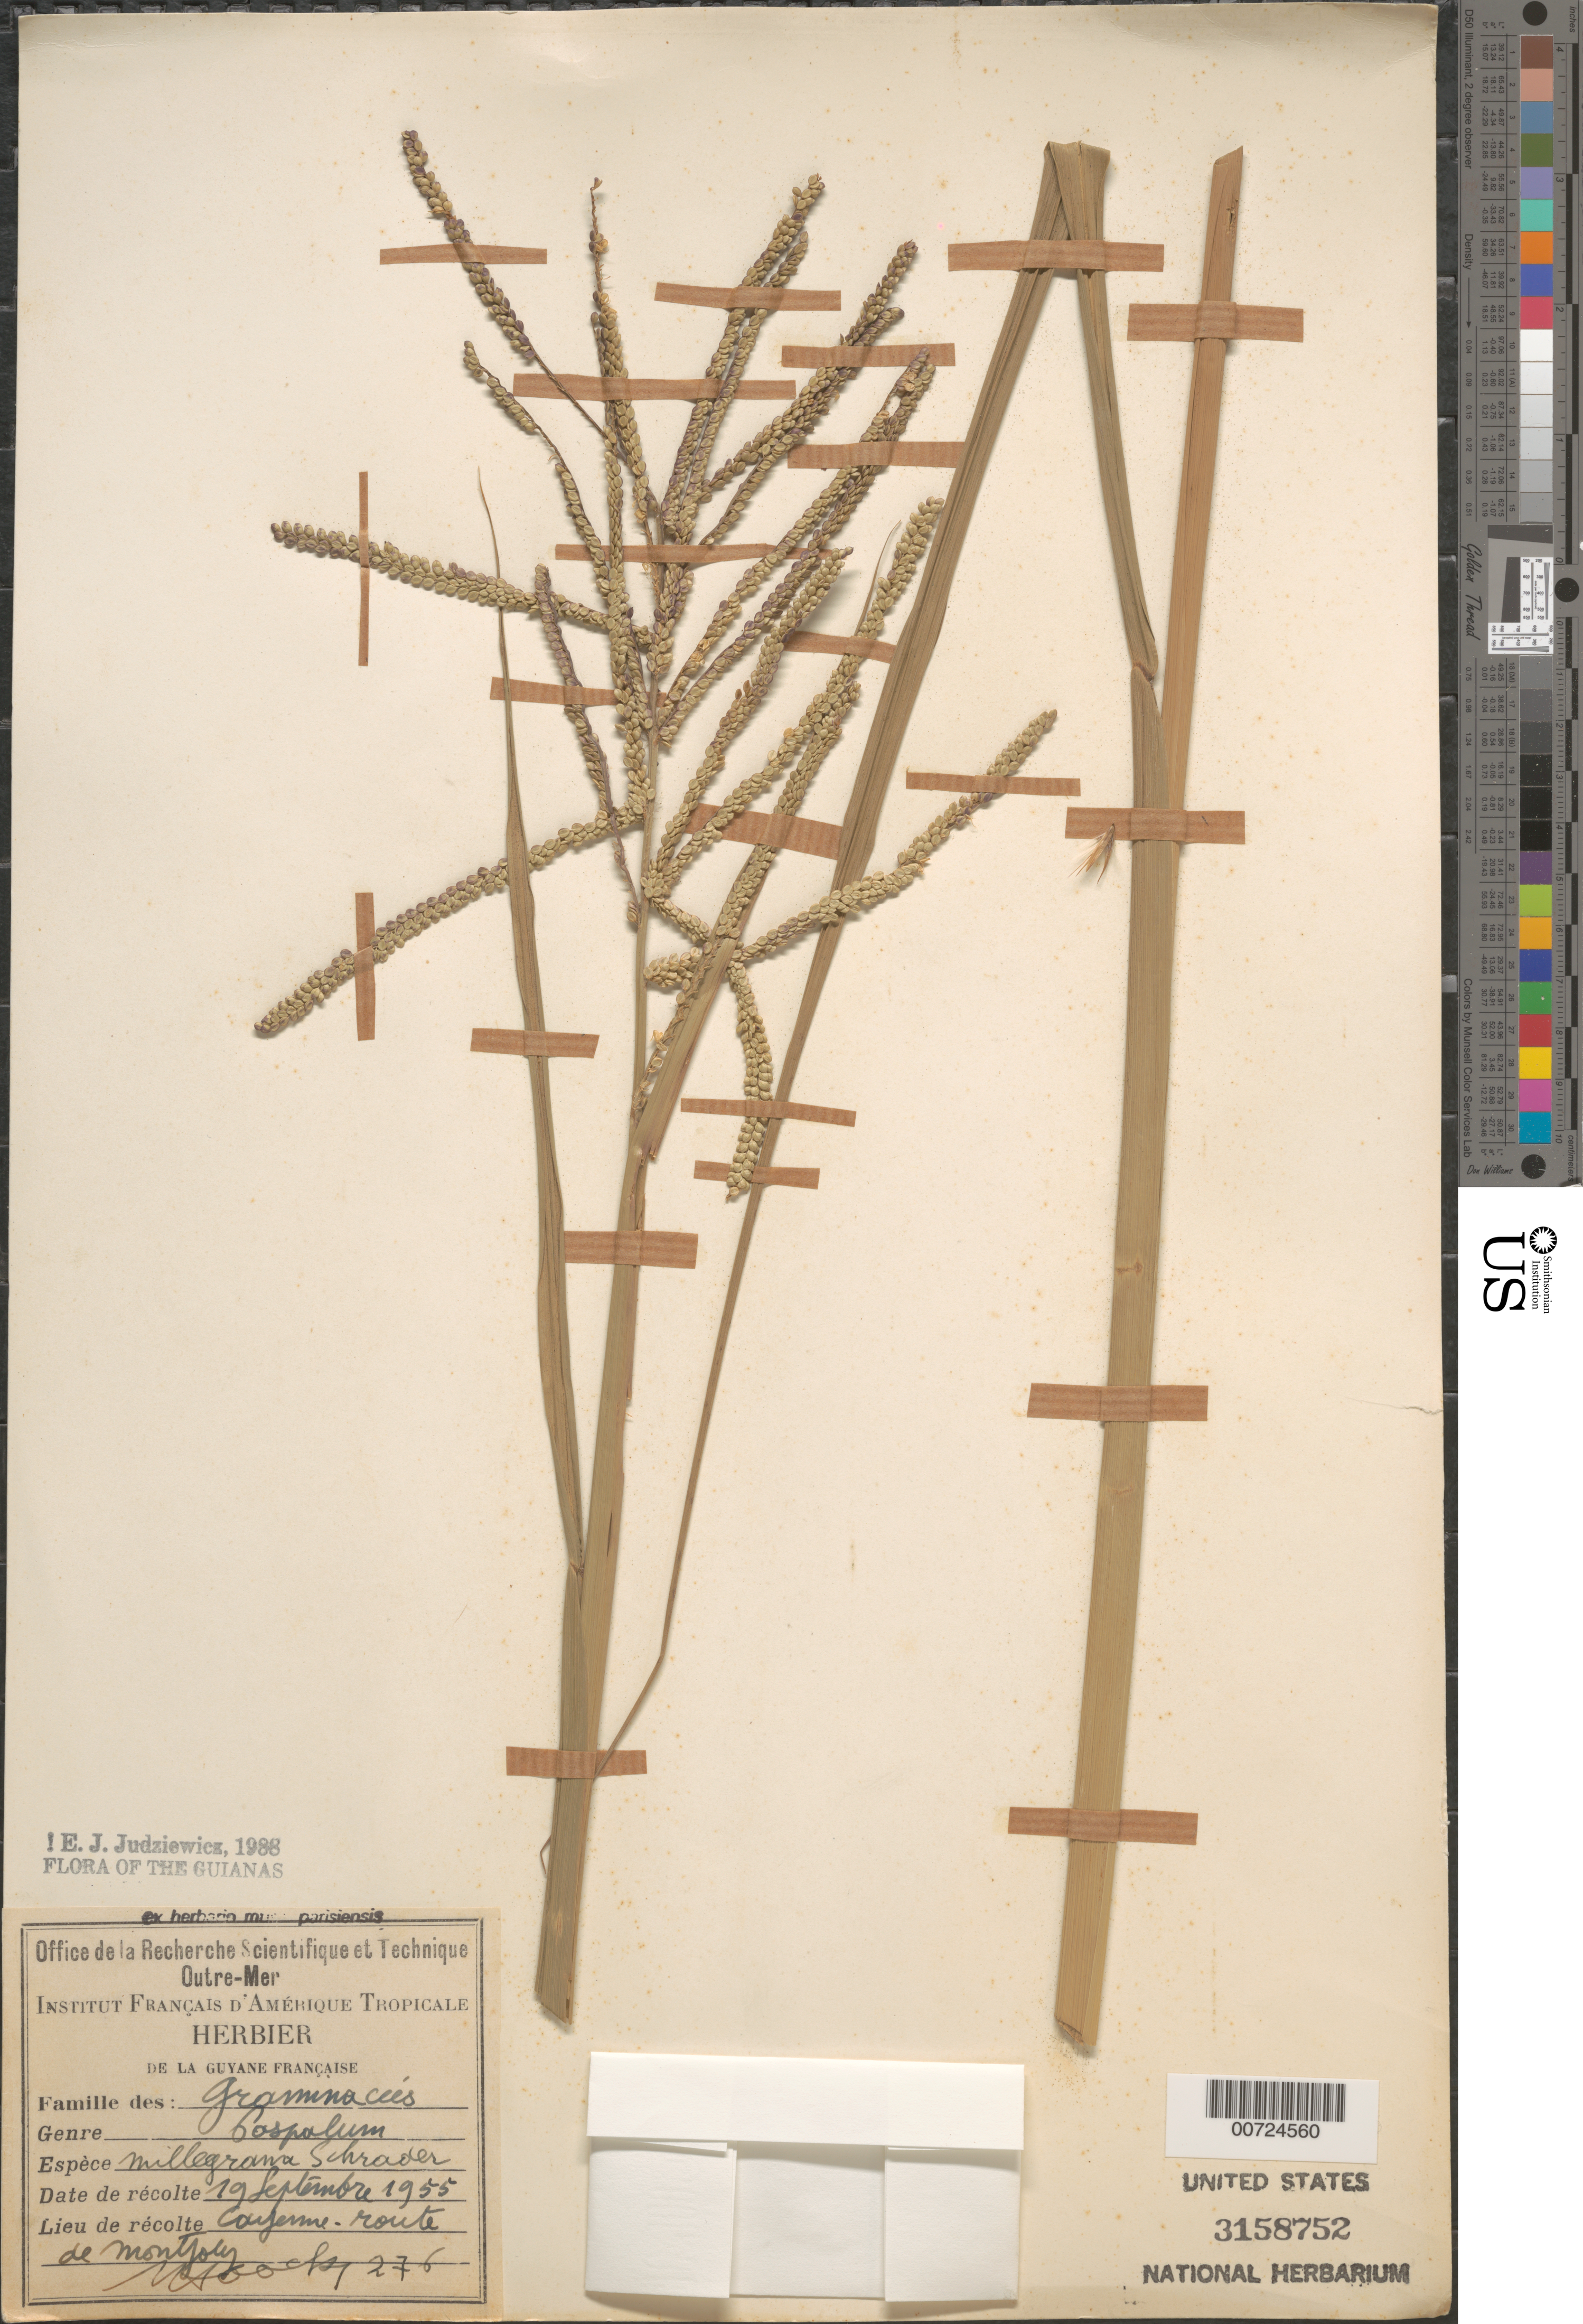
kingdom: Plantae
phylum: Tracheophyta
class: Liliopsida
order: Poales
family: Poaceae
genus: Paspalum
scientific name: Paspalum millegrana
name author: Schrad.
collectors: J. Hoock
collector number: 275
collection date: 1955-09-19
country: French Guiana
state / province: Cayenne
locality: Cayenne - route de Montjoly.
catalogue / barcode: US 3158752